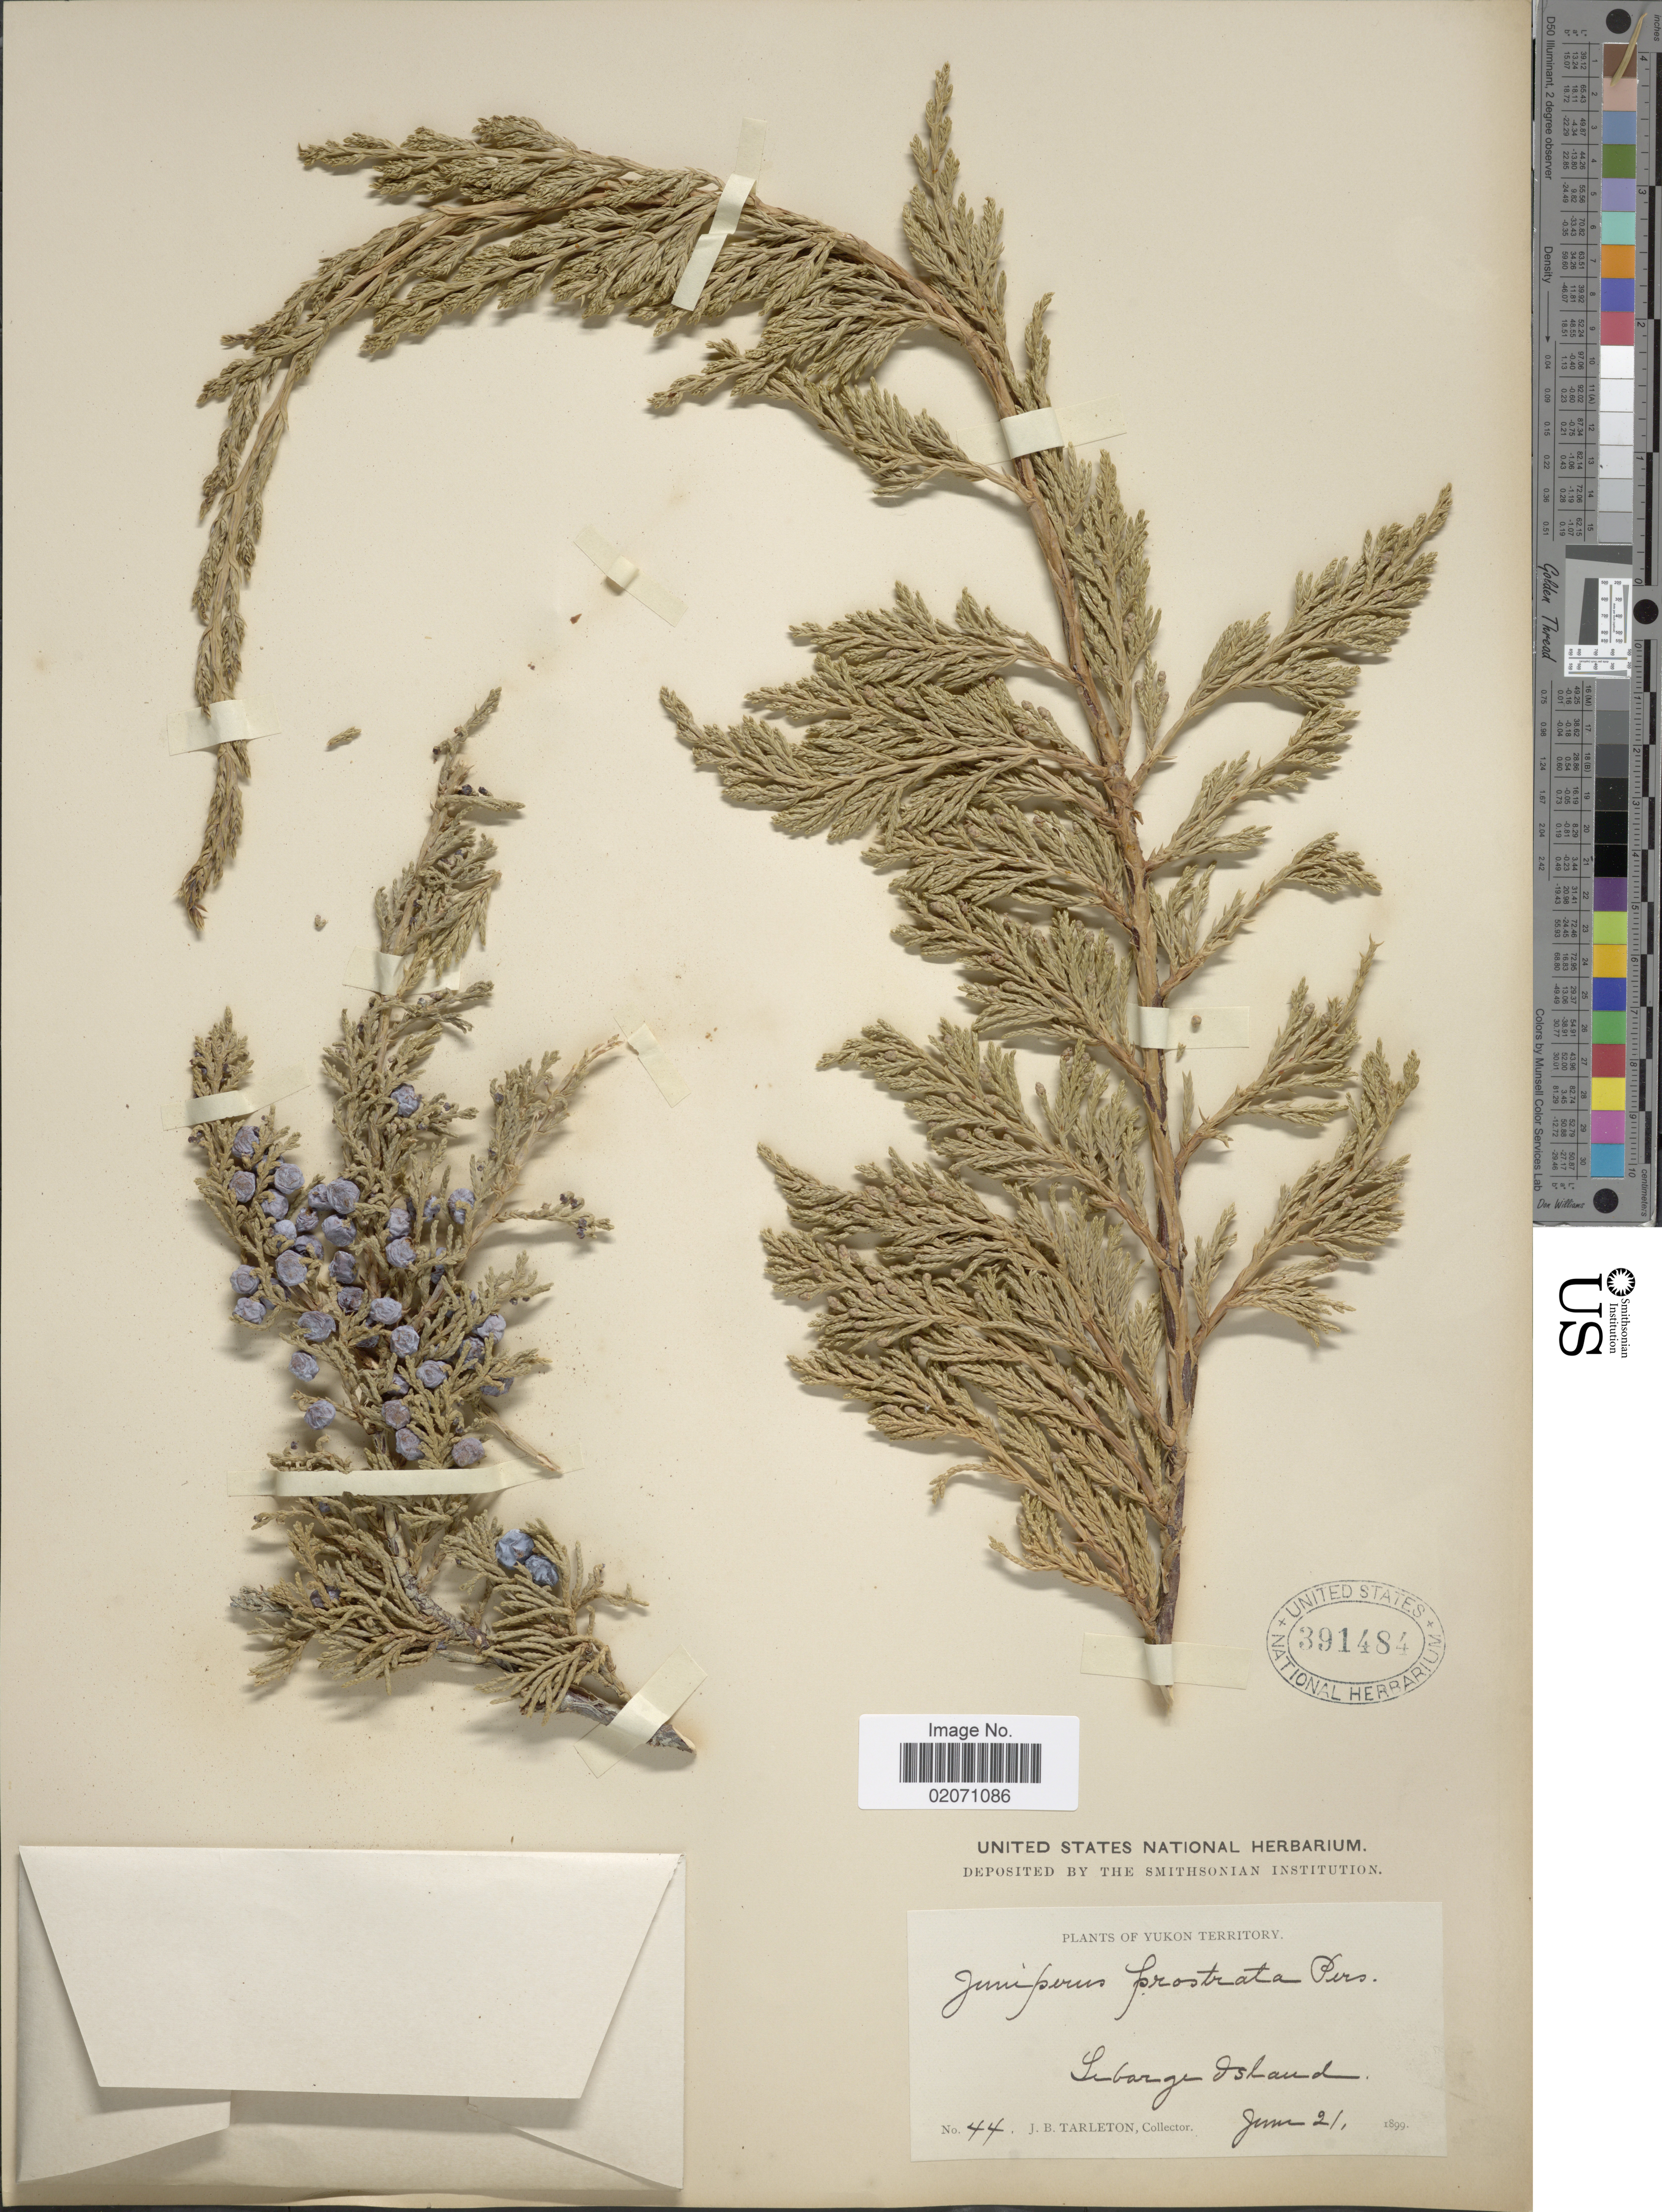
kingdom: Plantae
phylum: Tracheophyta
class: Pinopsida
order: Pinales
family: Cupressaceae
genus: Juniperus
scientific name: Juniperus horizontalis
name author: Moench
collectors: J. Tarleton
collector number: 44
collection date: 1899-06-21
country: Canada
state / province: Yukon Territory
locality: Lebarge Island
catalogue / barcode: US 391484